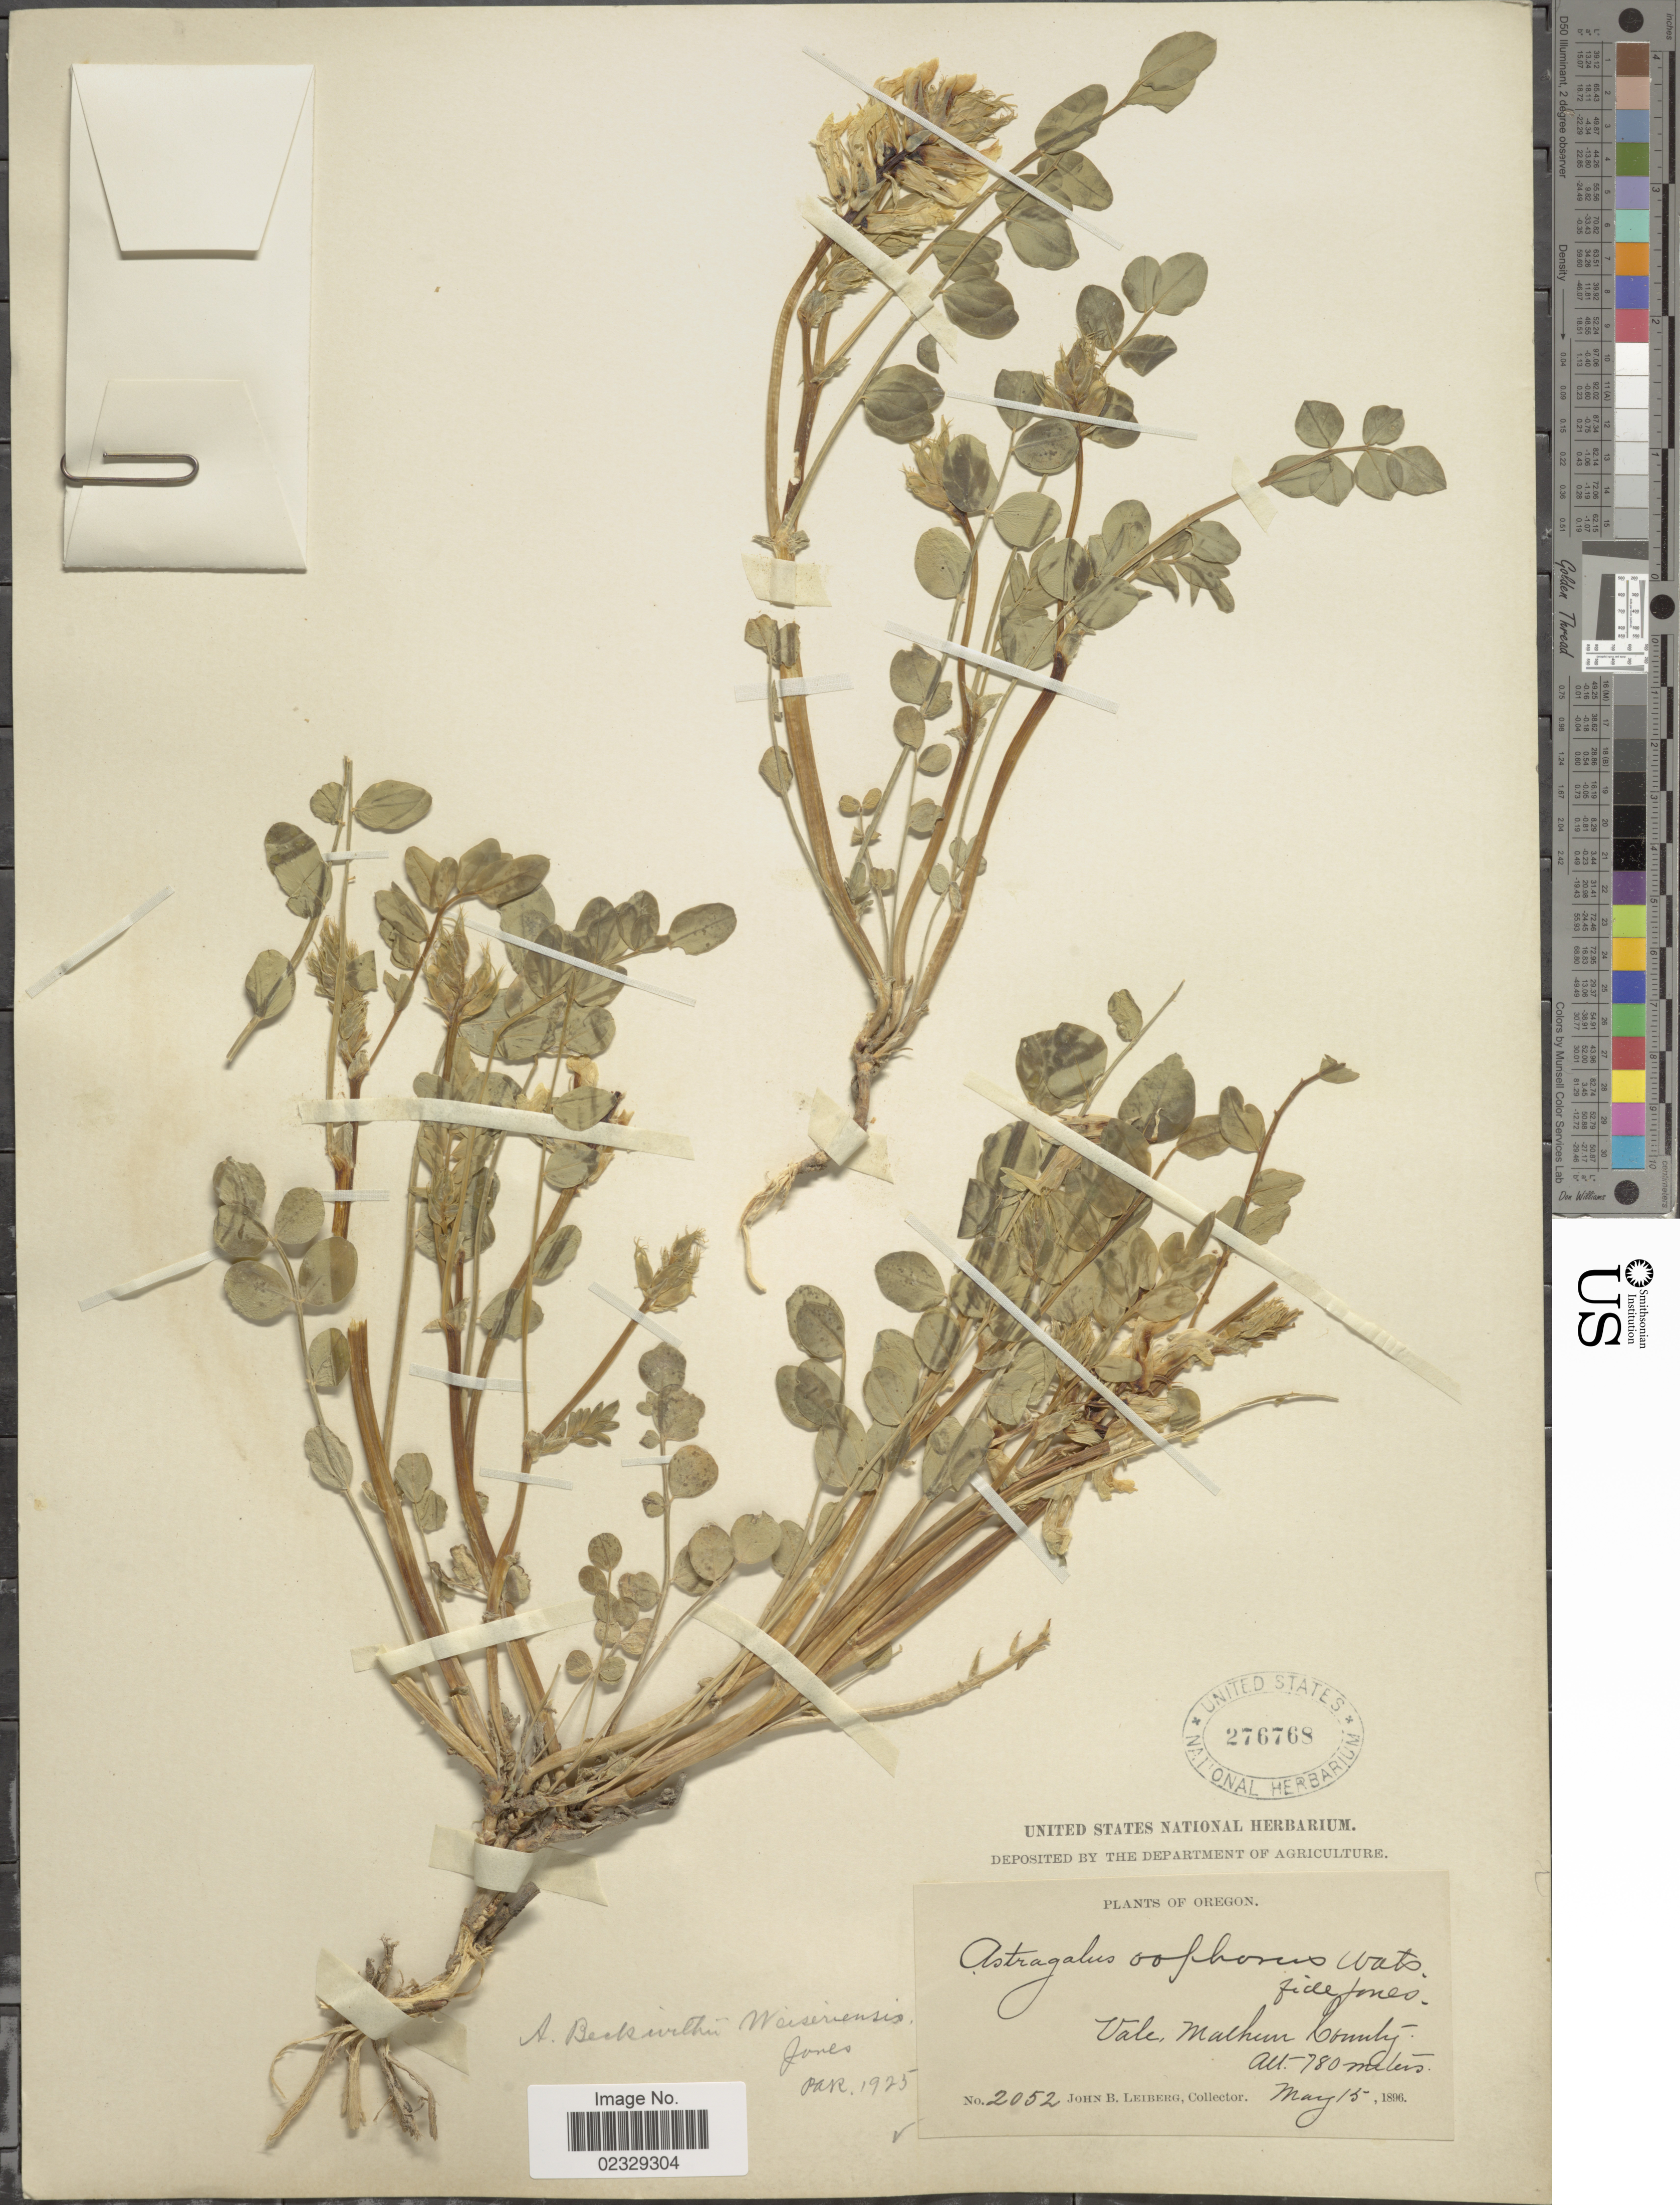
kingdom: Plantae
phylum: Tracheophyta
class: Magnoliopsida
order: Fabales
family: Fabaceae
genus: Astragalus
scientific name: Astragalus beckwithii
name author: Torr. & A. Gray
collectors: J. B. Leiberg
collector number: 2052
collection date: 1896-05-15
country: United States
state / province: Oregon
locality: Vale, Malhun County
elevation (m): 780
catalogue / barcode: US 276768